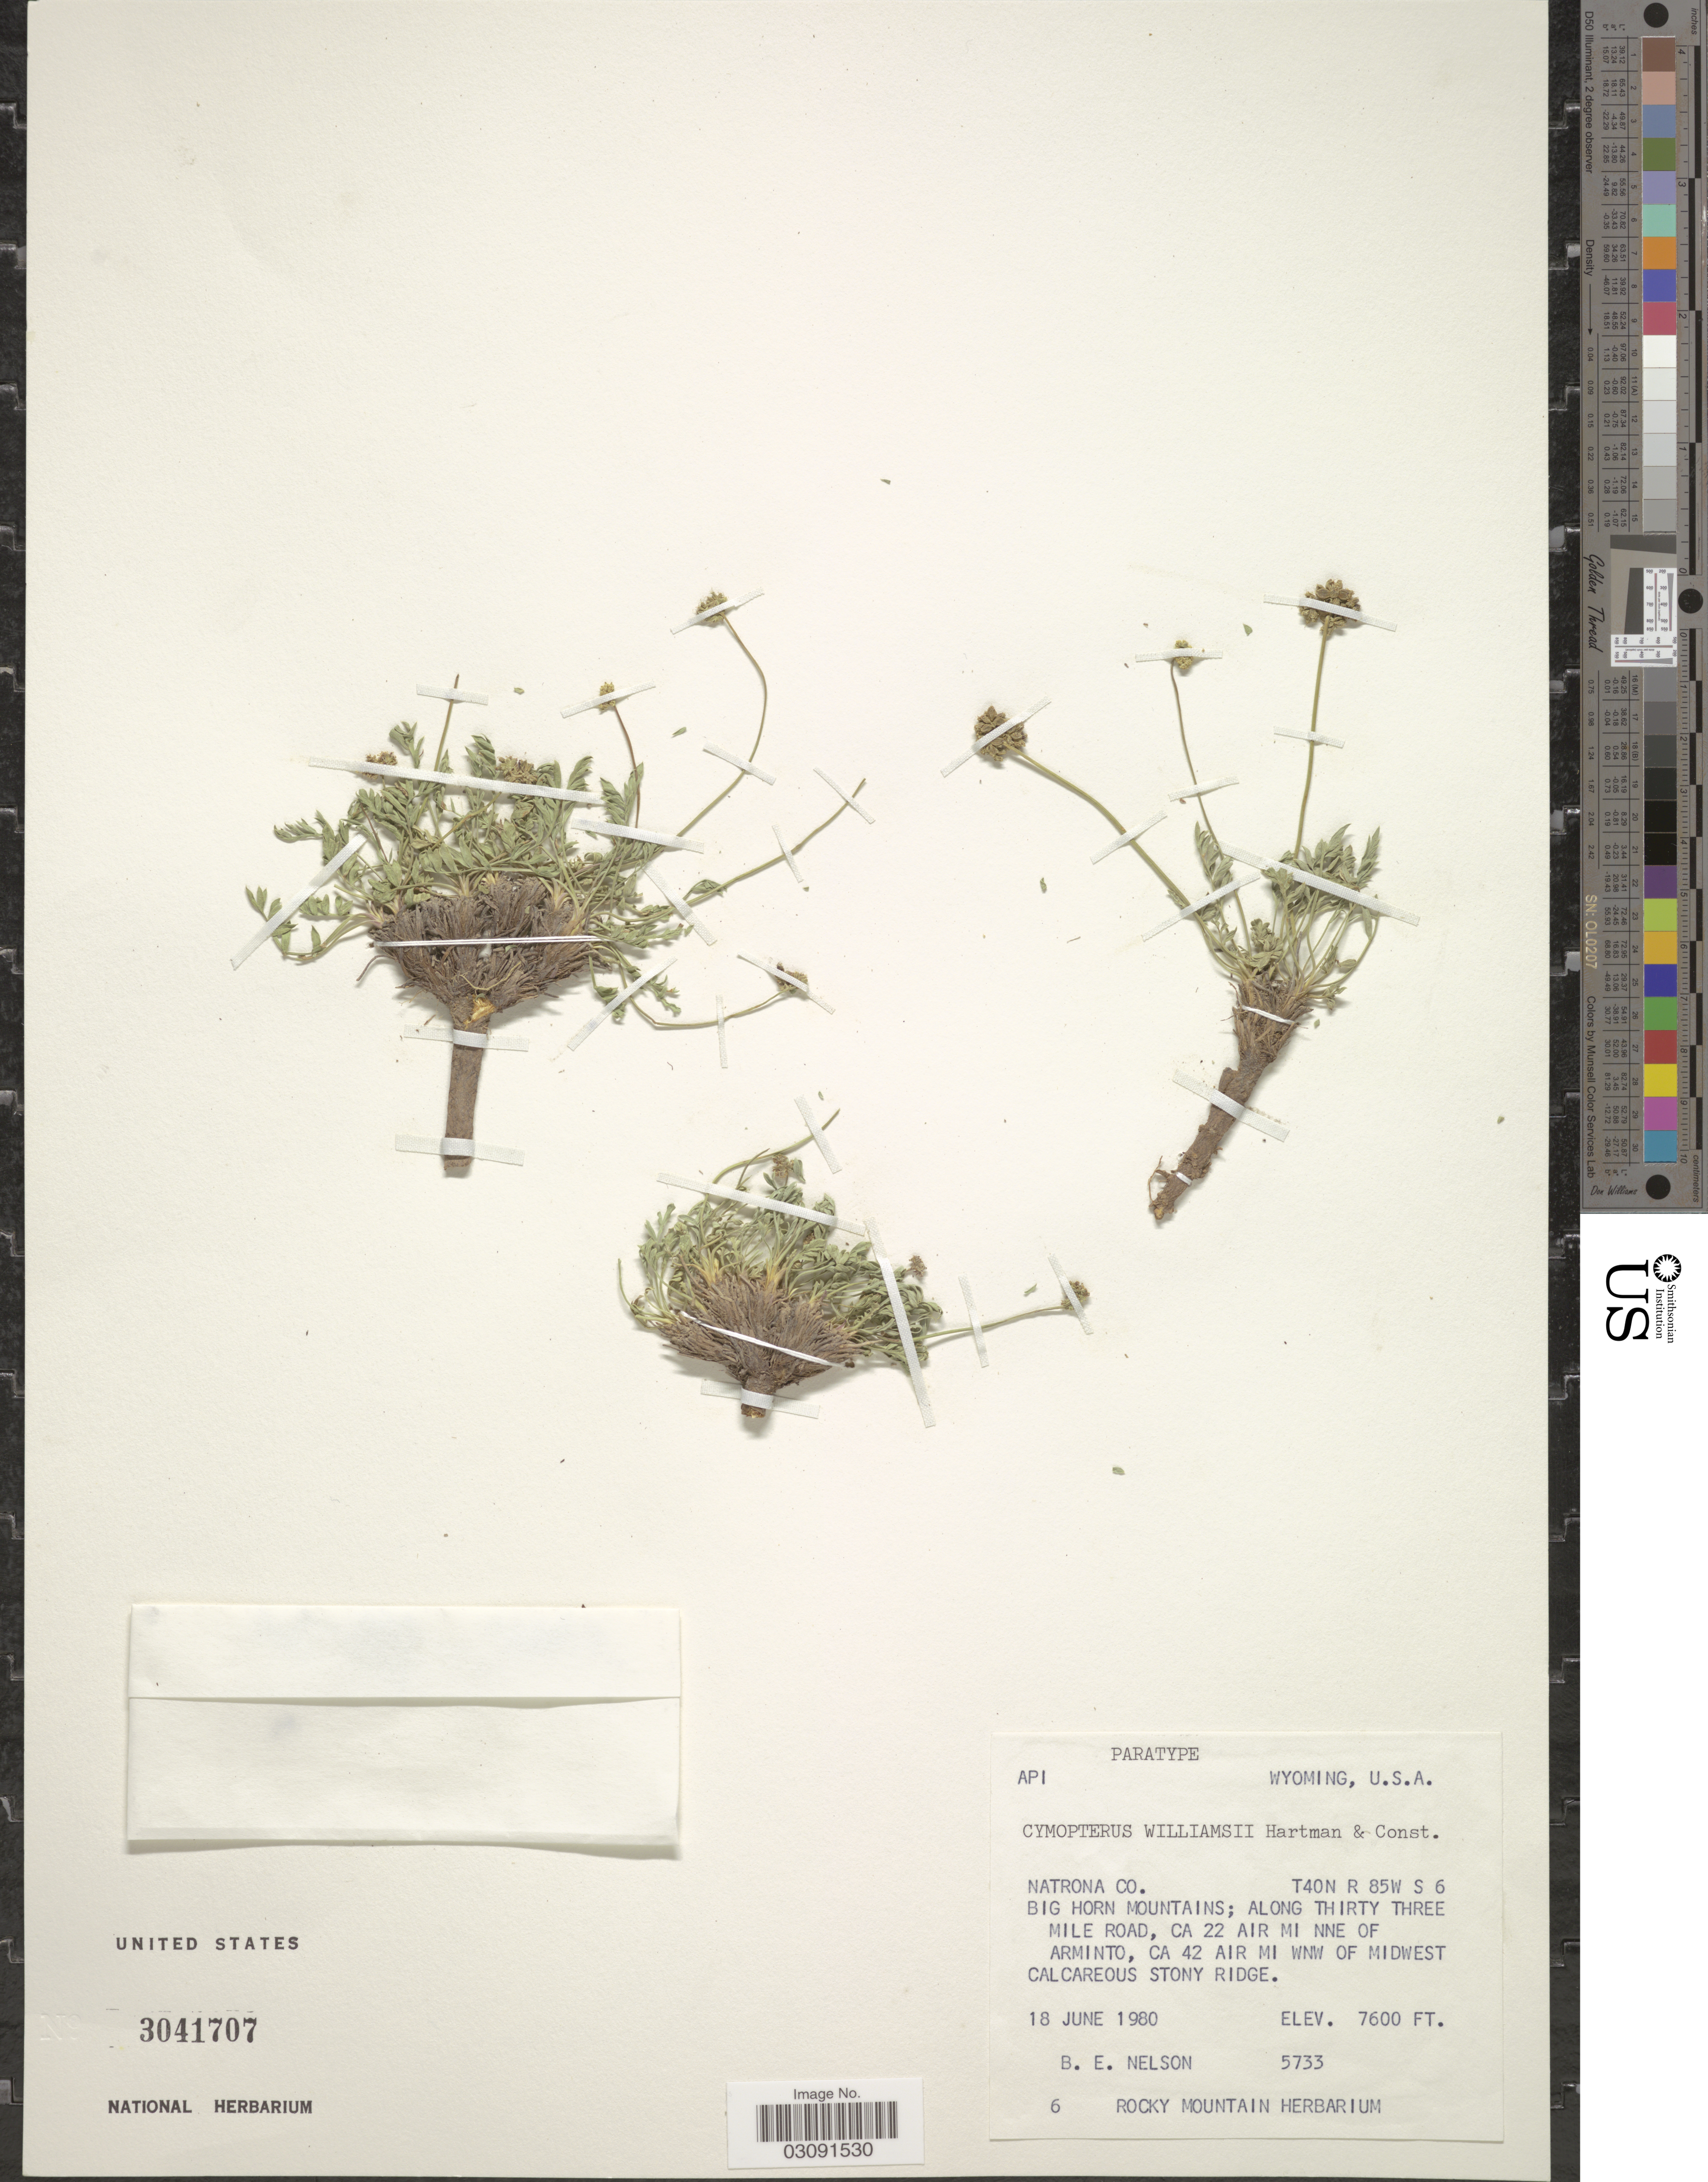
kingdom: Plantae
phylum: Tracheophyta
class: Magnoliopsida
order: Apiales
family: Apiaceae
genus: Cymopterus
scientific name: Cymopterus williamsii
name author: R.L. Hartm. & Constance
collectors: B. Nelson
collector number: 5733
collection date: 1980-06-18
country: United States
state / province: Wyoming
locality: Natrona Co., Big Horn Mountains: Along Thirty Three Mile Road, Ca 22 Air Mi NNE of Arminto, Ca 42 Air Mi WNW of Midwest Calcareous Stony Ridge.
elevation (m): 2316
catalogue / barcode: US 3041707